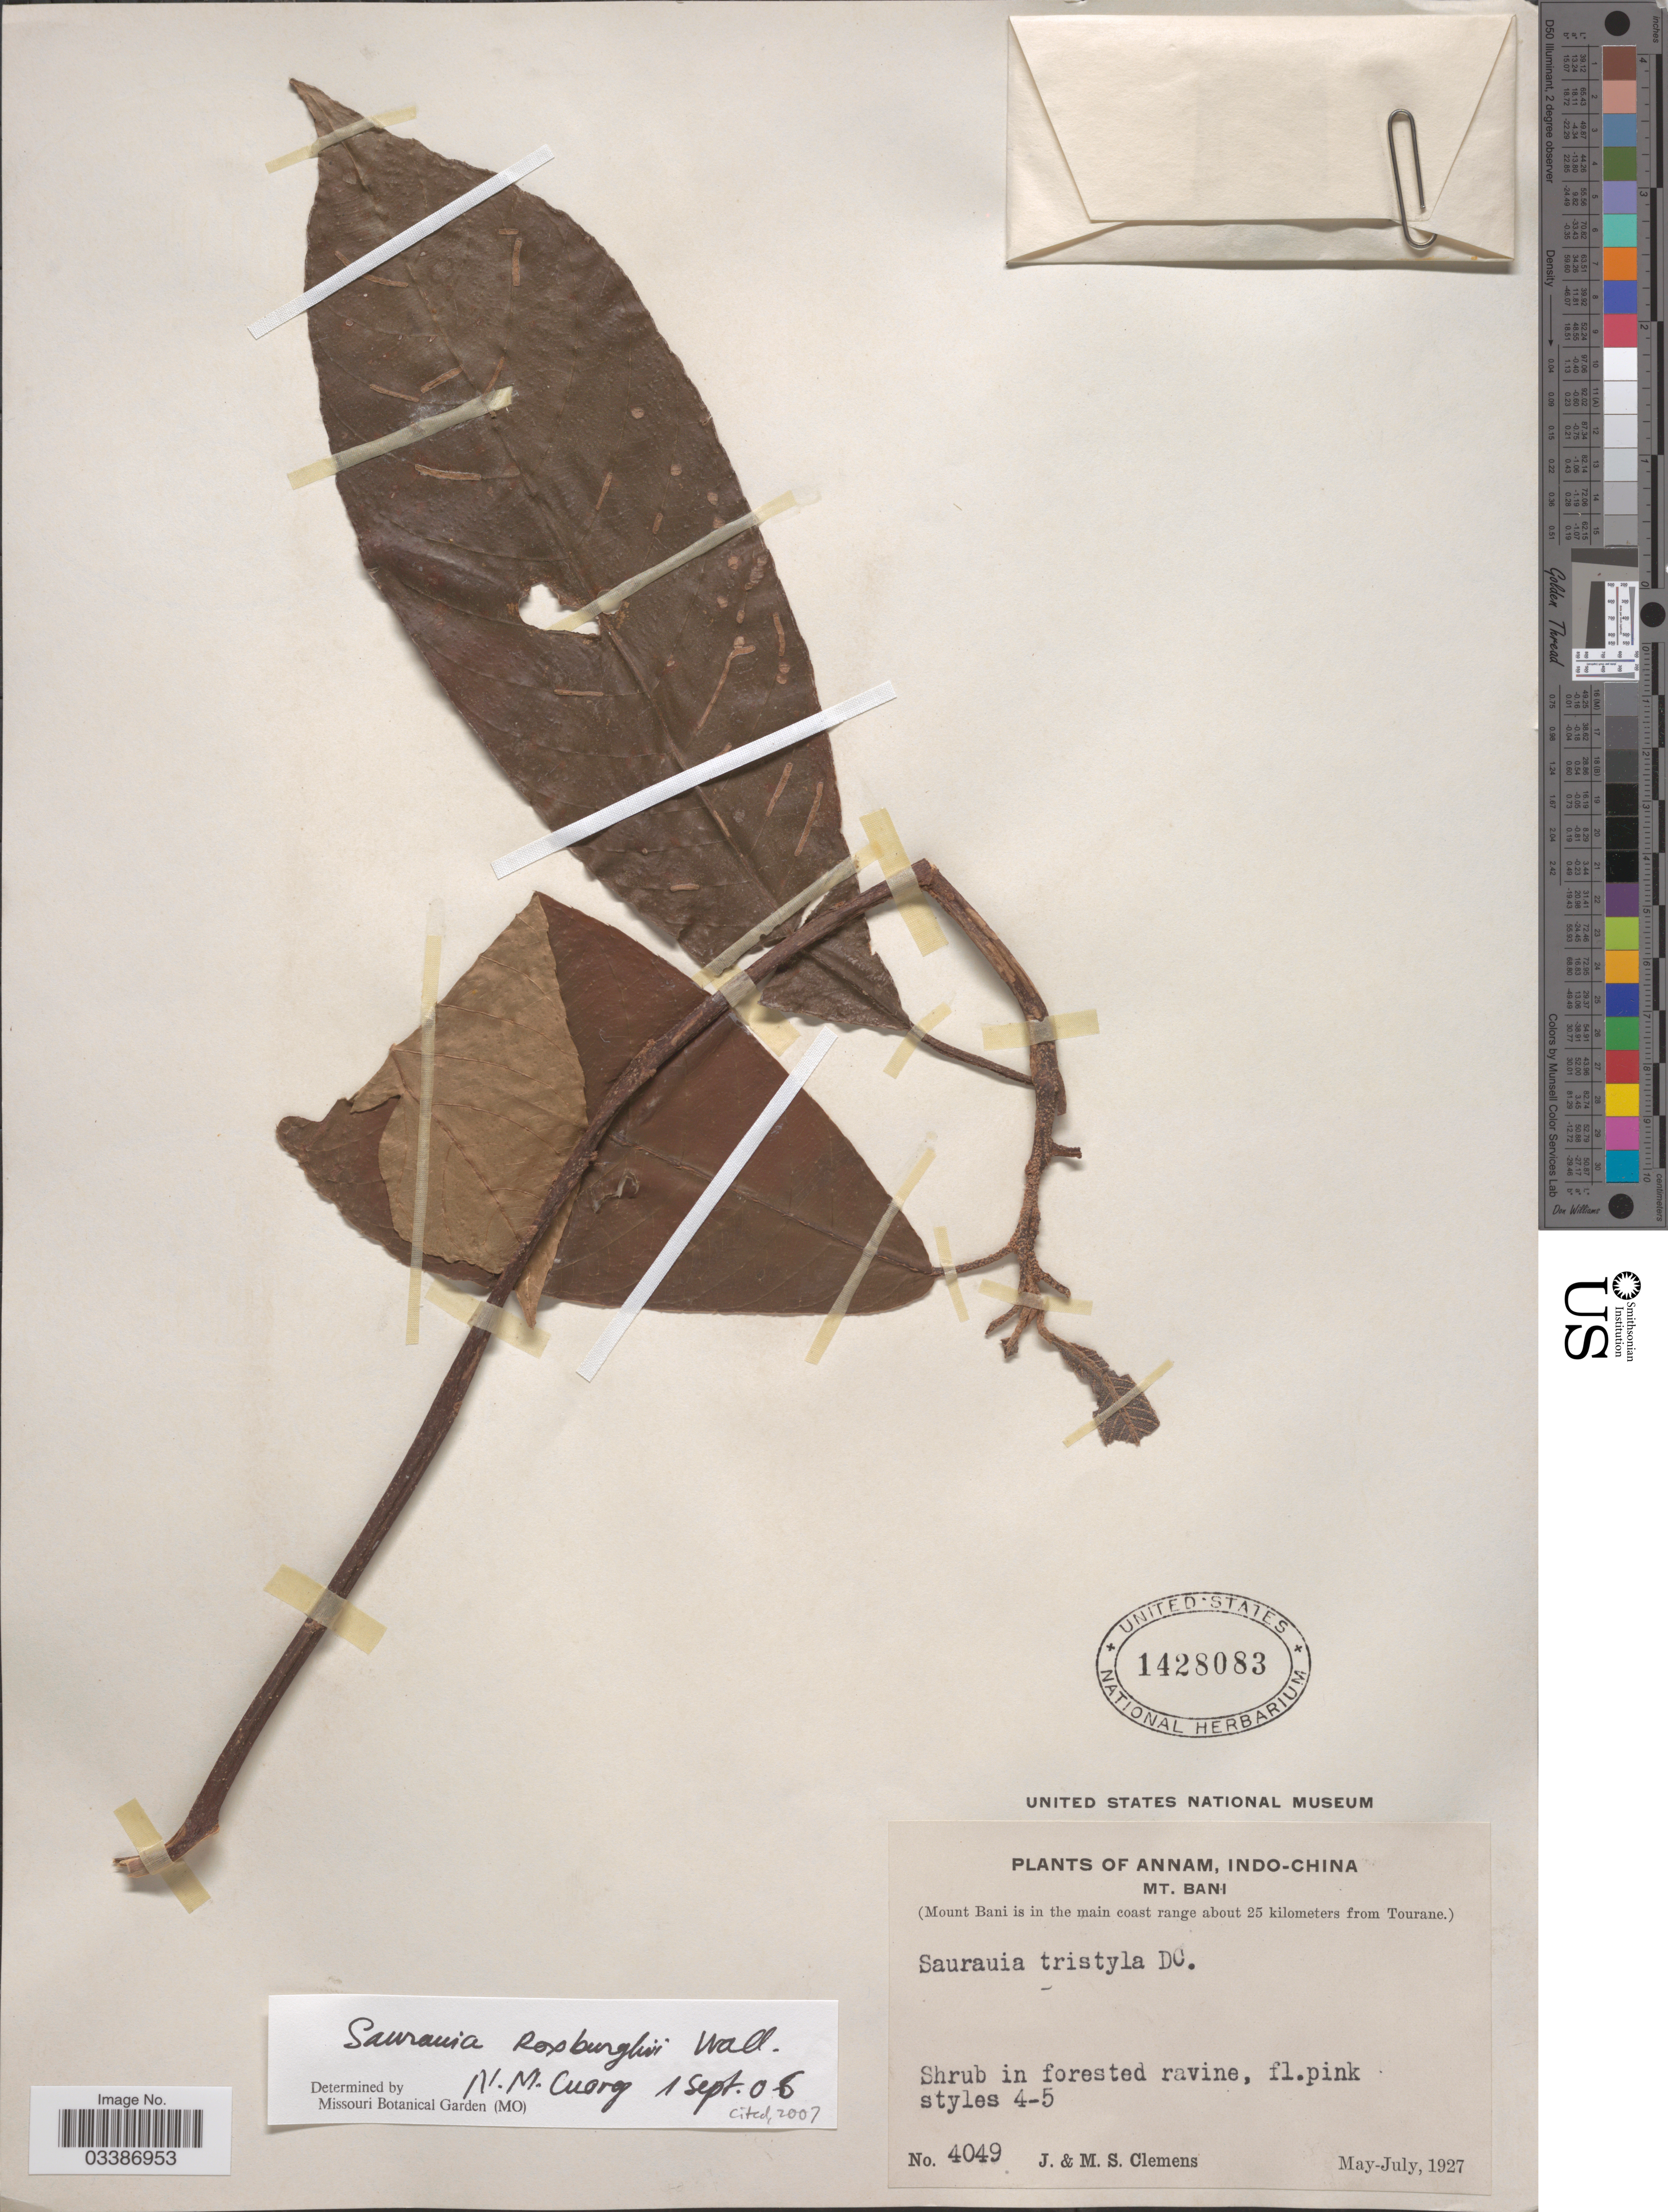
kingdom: Plantae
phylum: Tracheophyta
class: Magnoliopsida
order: Ericales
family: Actinidiaceae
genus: Saurauia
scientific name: Saurauia roxburghii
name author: Wall.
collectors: J. Clemens & M. S. Clemens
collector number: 4049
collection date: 1927-05/1927-07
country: Vietnam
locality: Annam, Indo-China. Mt. Bani. (Mount Bani is in the main coast range about 25 kilometers from Tourane.).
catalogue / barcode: US 1428083